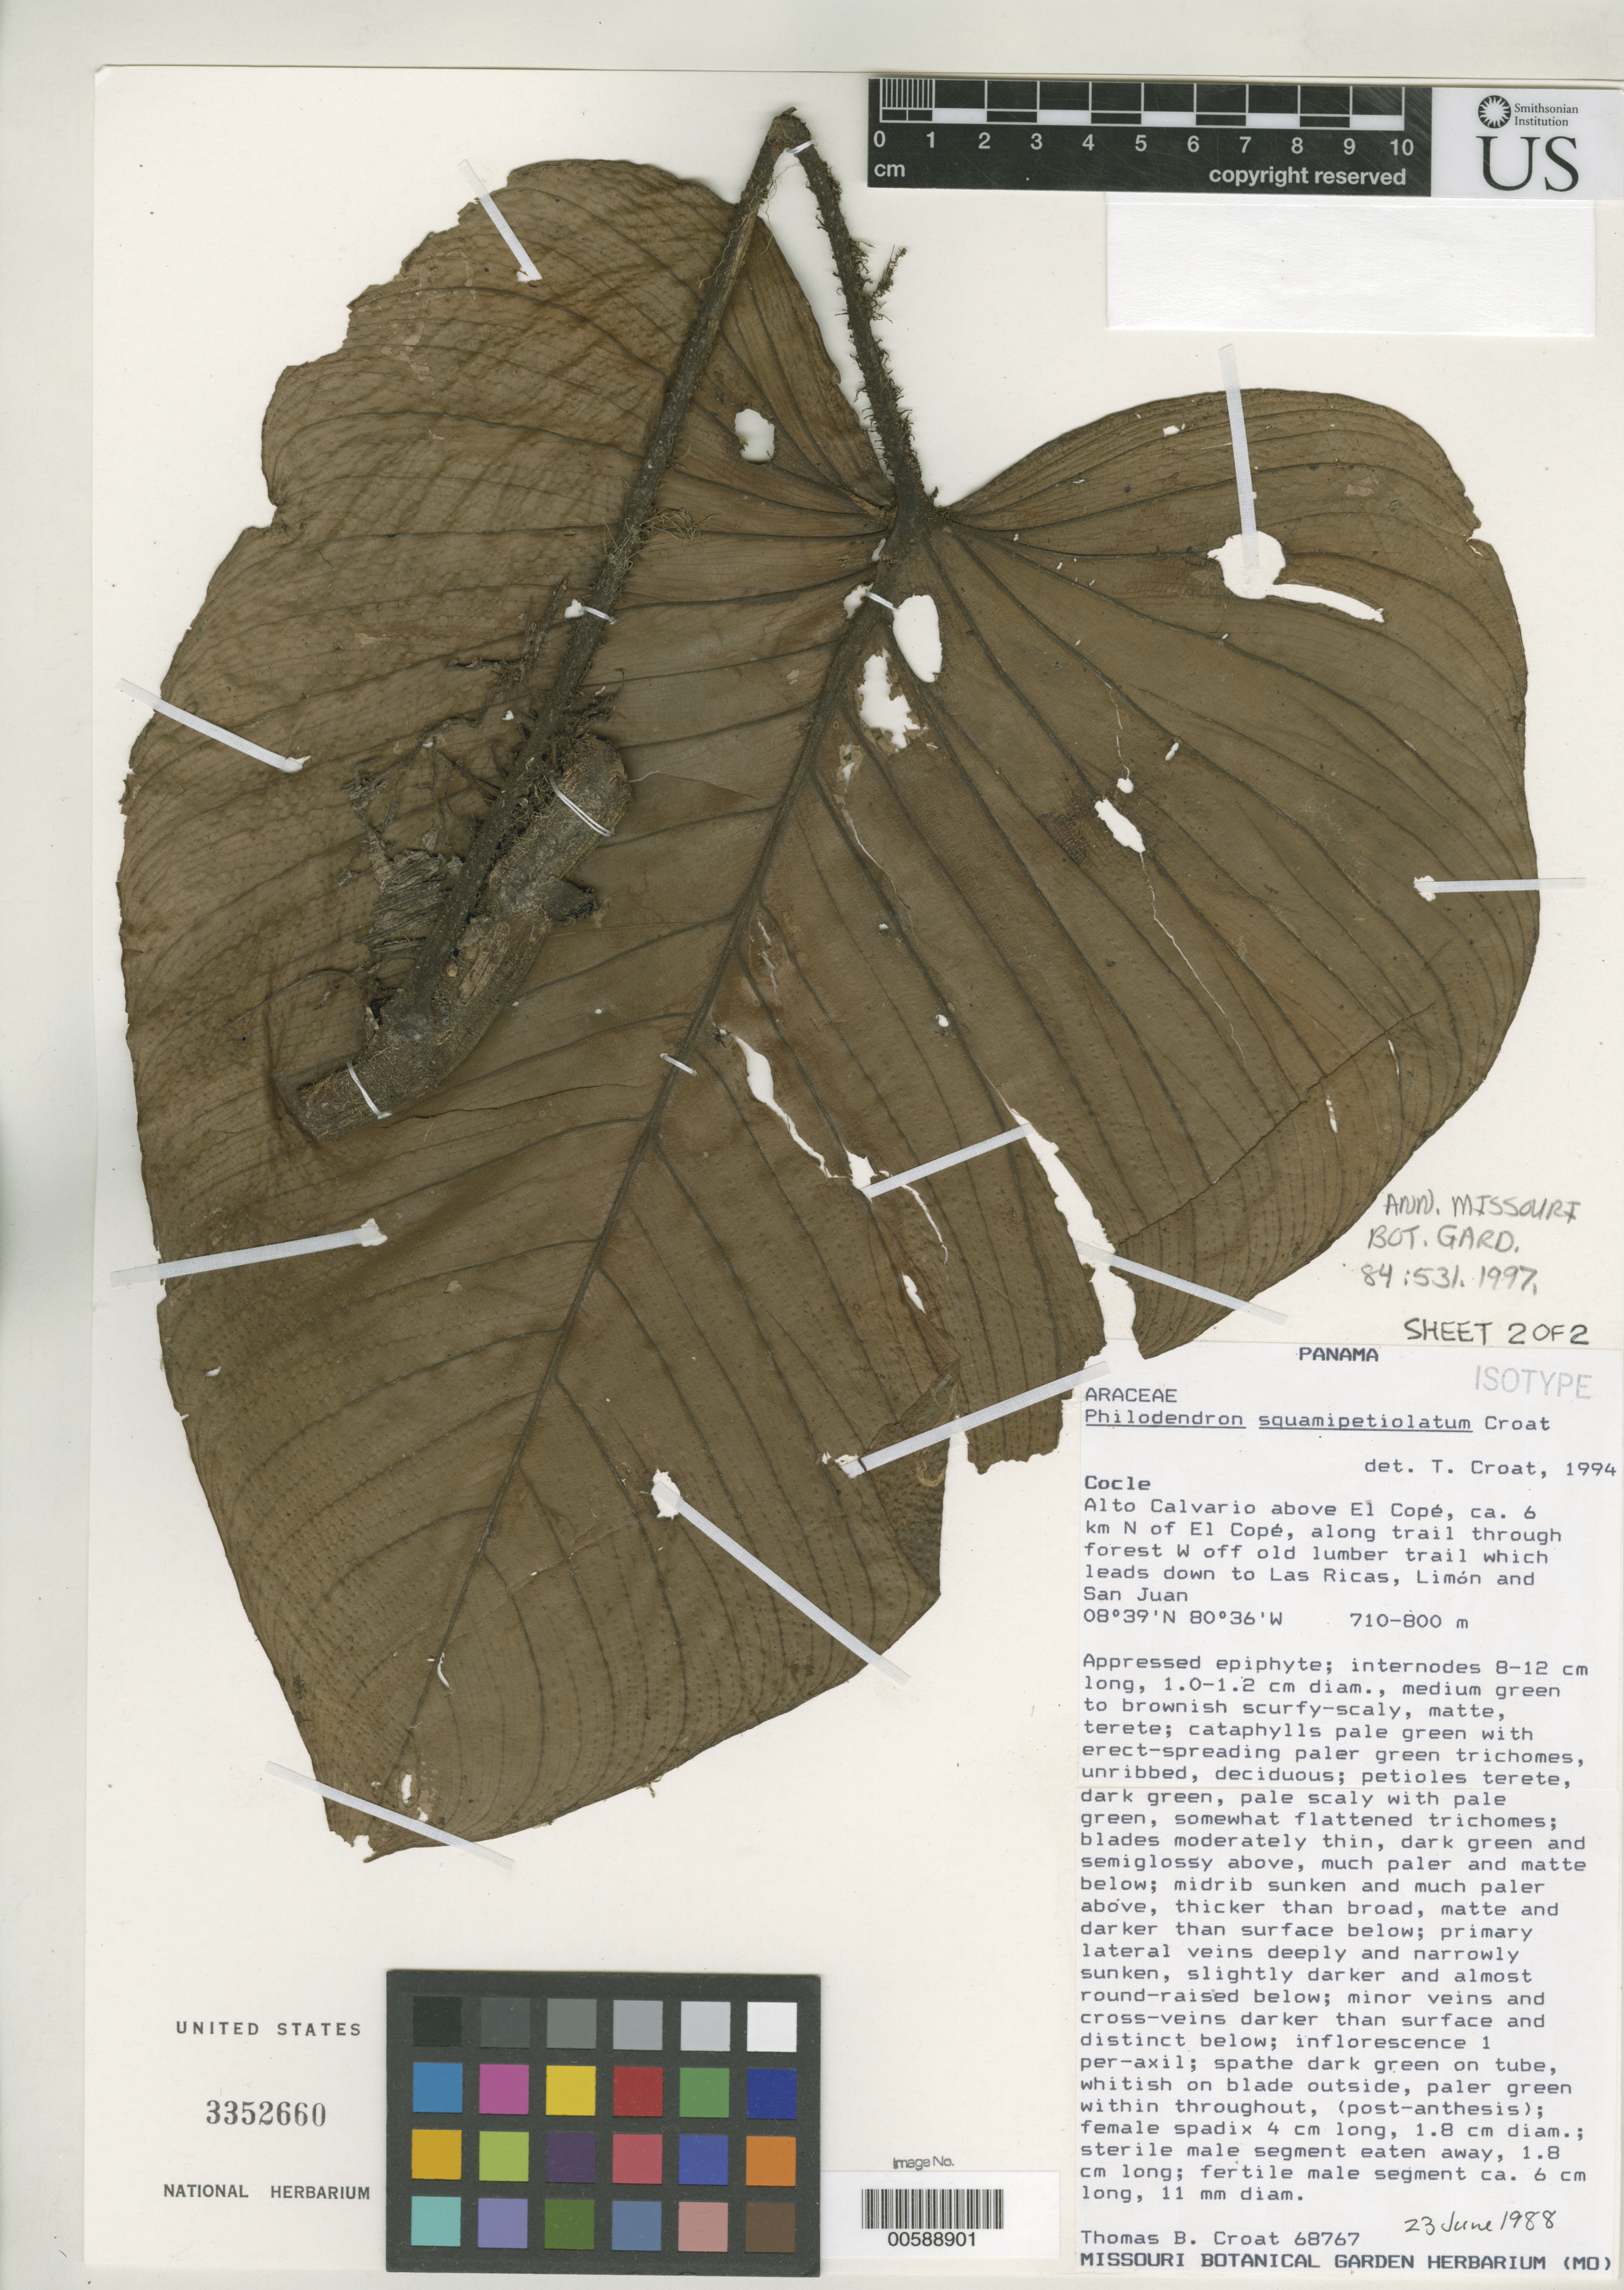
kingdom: Plantae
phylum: Tracheophyta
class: Liliopsida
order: Alismatales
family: Araceae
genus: Philodendron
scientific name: Philodendron squamipetiolatum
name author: Croat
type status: Isotype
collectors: T. B. Croat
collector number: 68767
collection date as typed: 23 Jun 1988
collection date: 1988-06-23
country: Panama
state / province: Coclé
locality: Alto Calvario above El Cope, ca. 6km N of el Cope, forest Trail W off old lumber Trail leading to Las Ricas, Limon & San Juan.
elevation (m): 710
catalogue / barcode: US 3352660